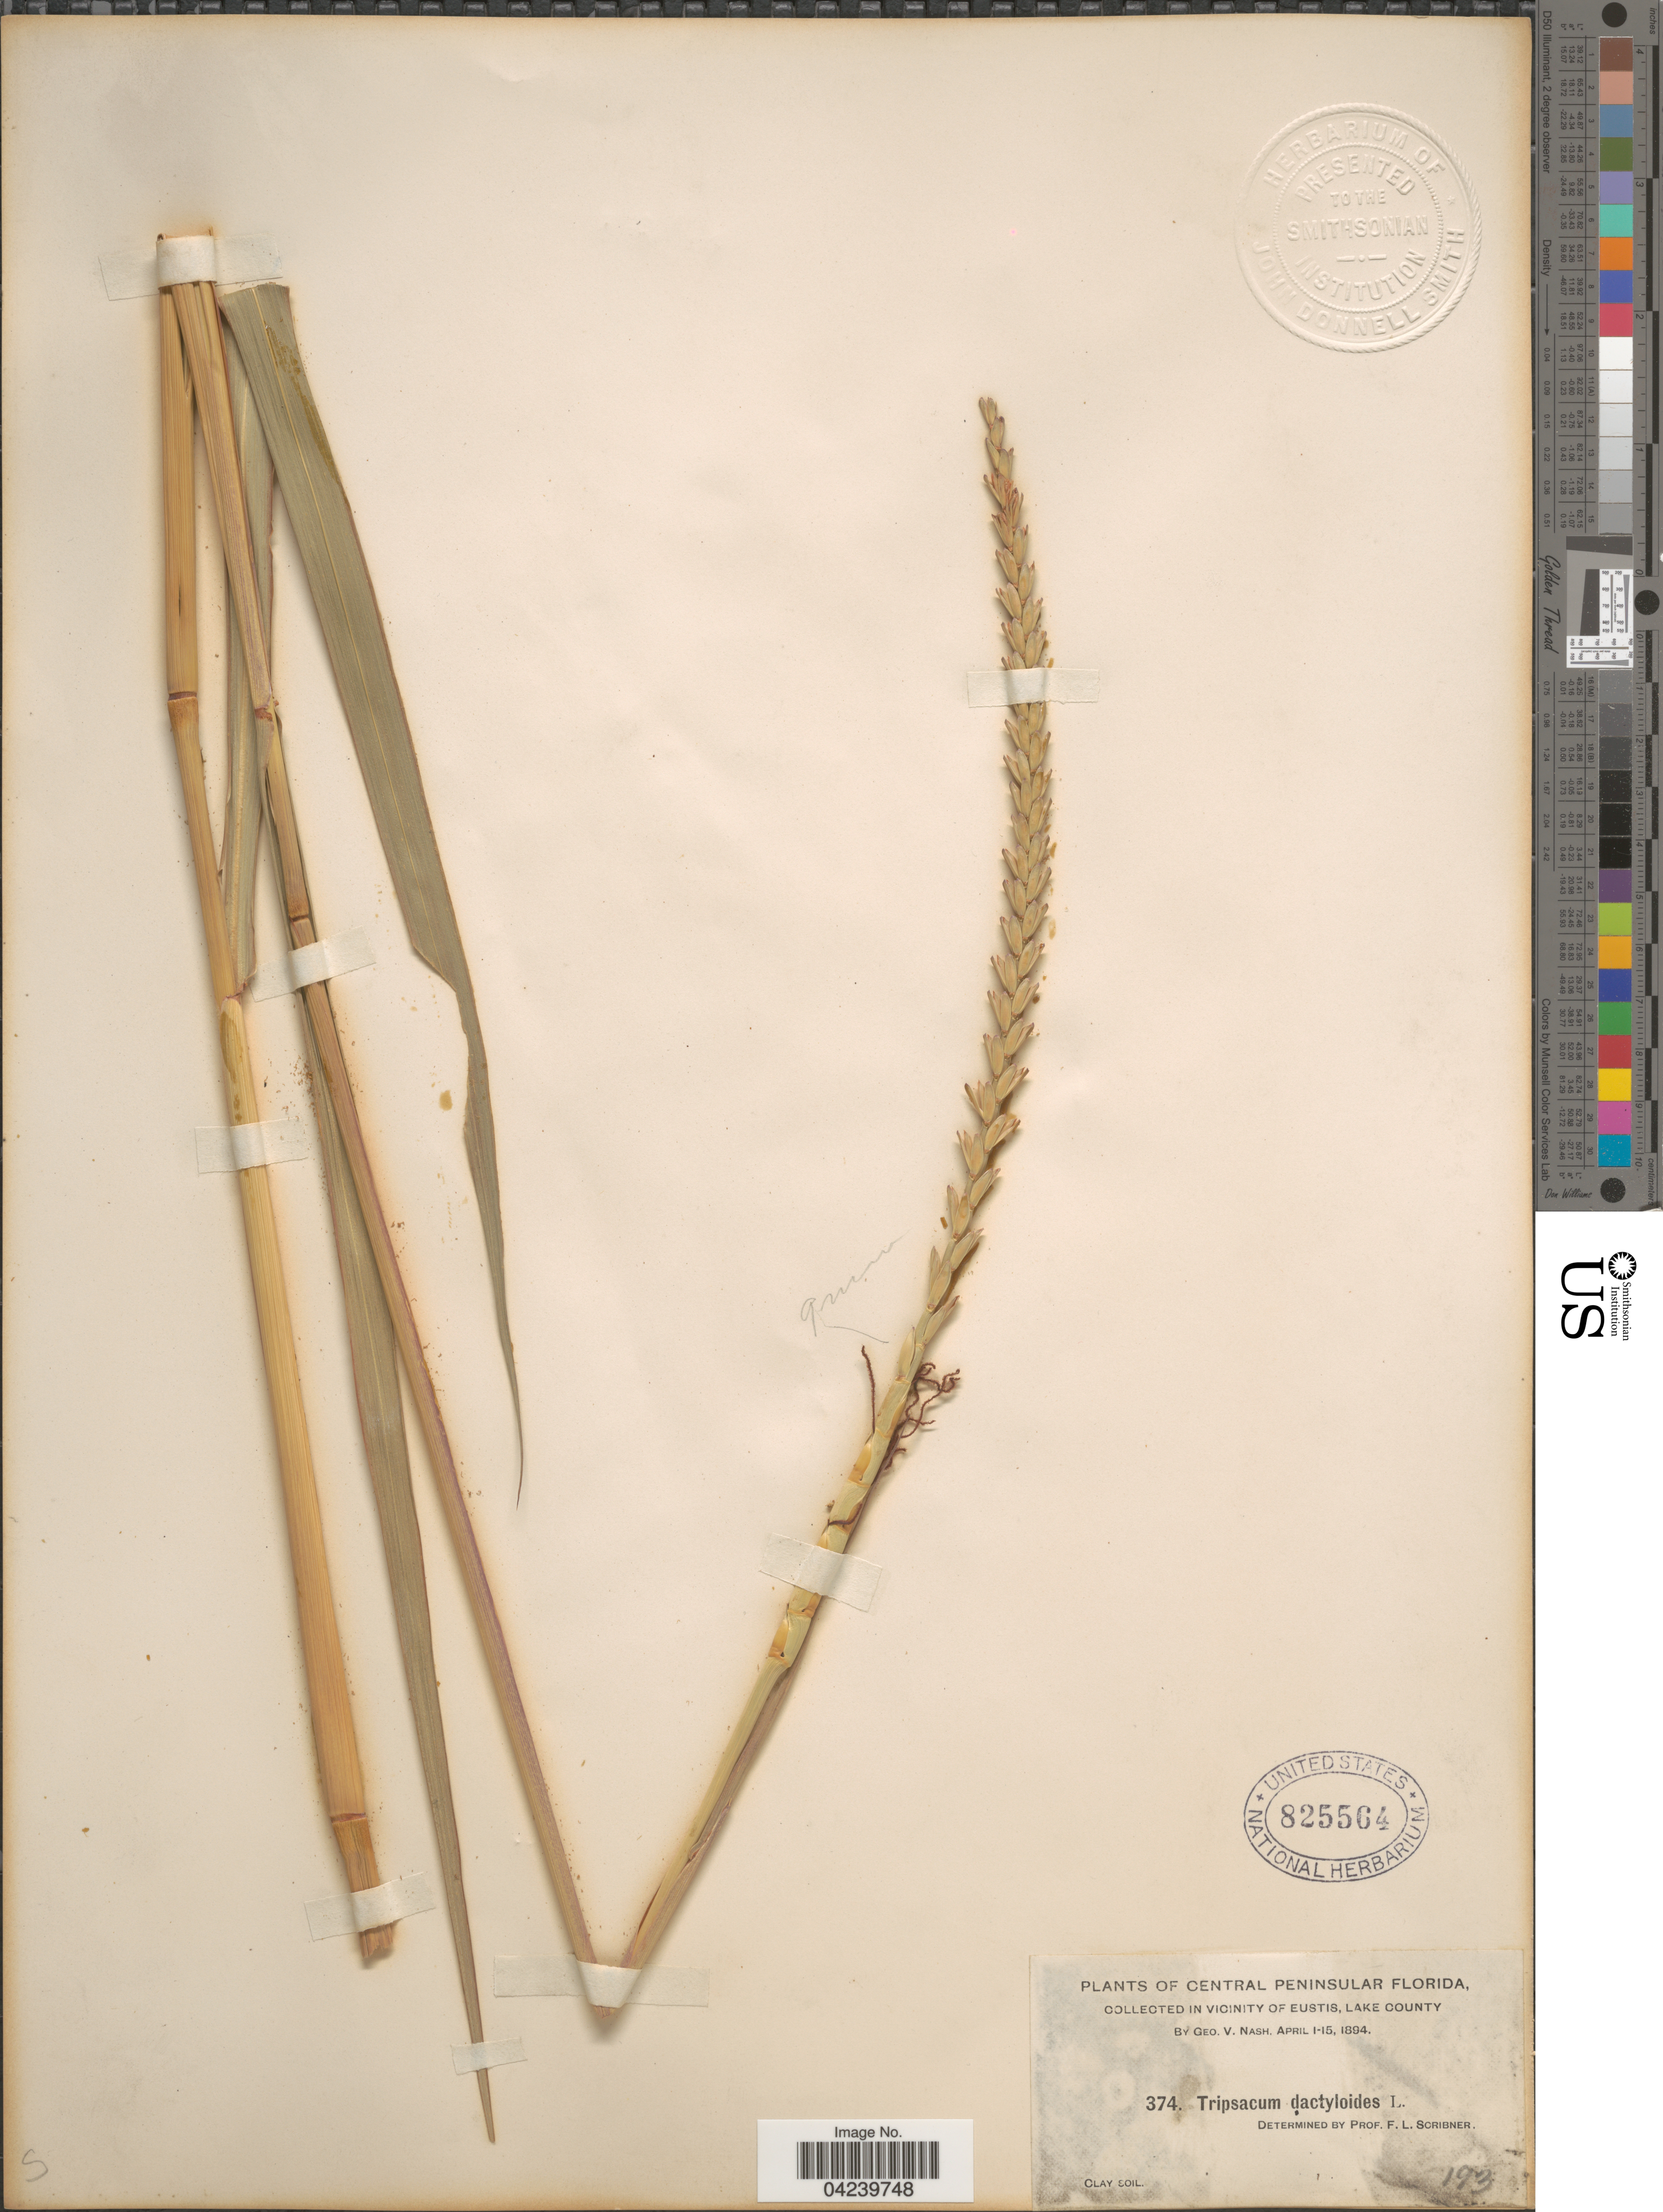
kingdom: Plantae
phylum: Tracheophyta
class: Liliopsida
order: Poales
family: Poaceae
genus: Tripsacum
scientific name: Tripsacum dactyloides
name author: (L.) L.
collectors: G. V. Nash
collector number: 374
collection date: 1894-04-01/1894-04-15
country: United States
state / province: Florida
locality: Central Peninsular Florida. In Vicinity Of Eustis, Lake County.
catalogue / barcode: US 825564